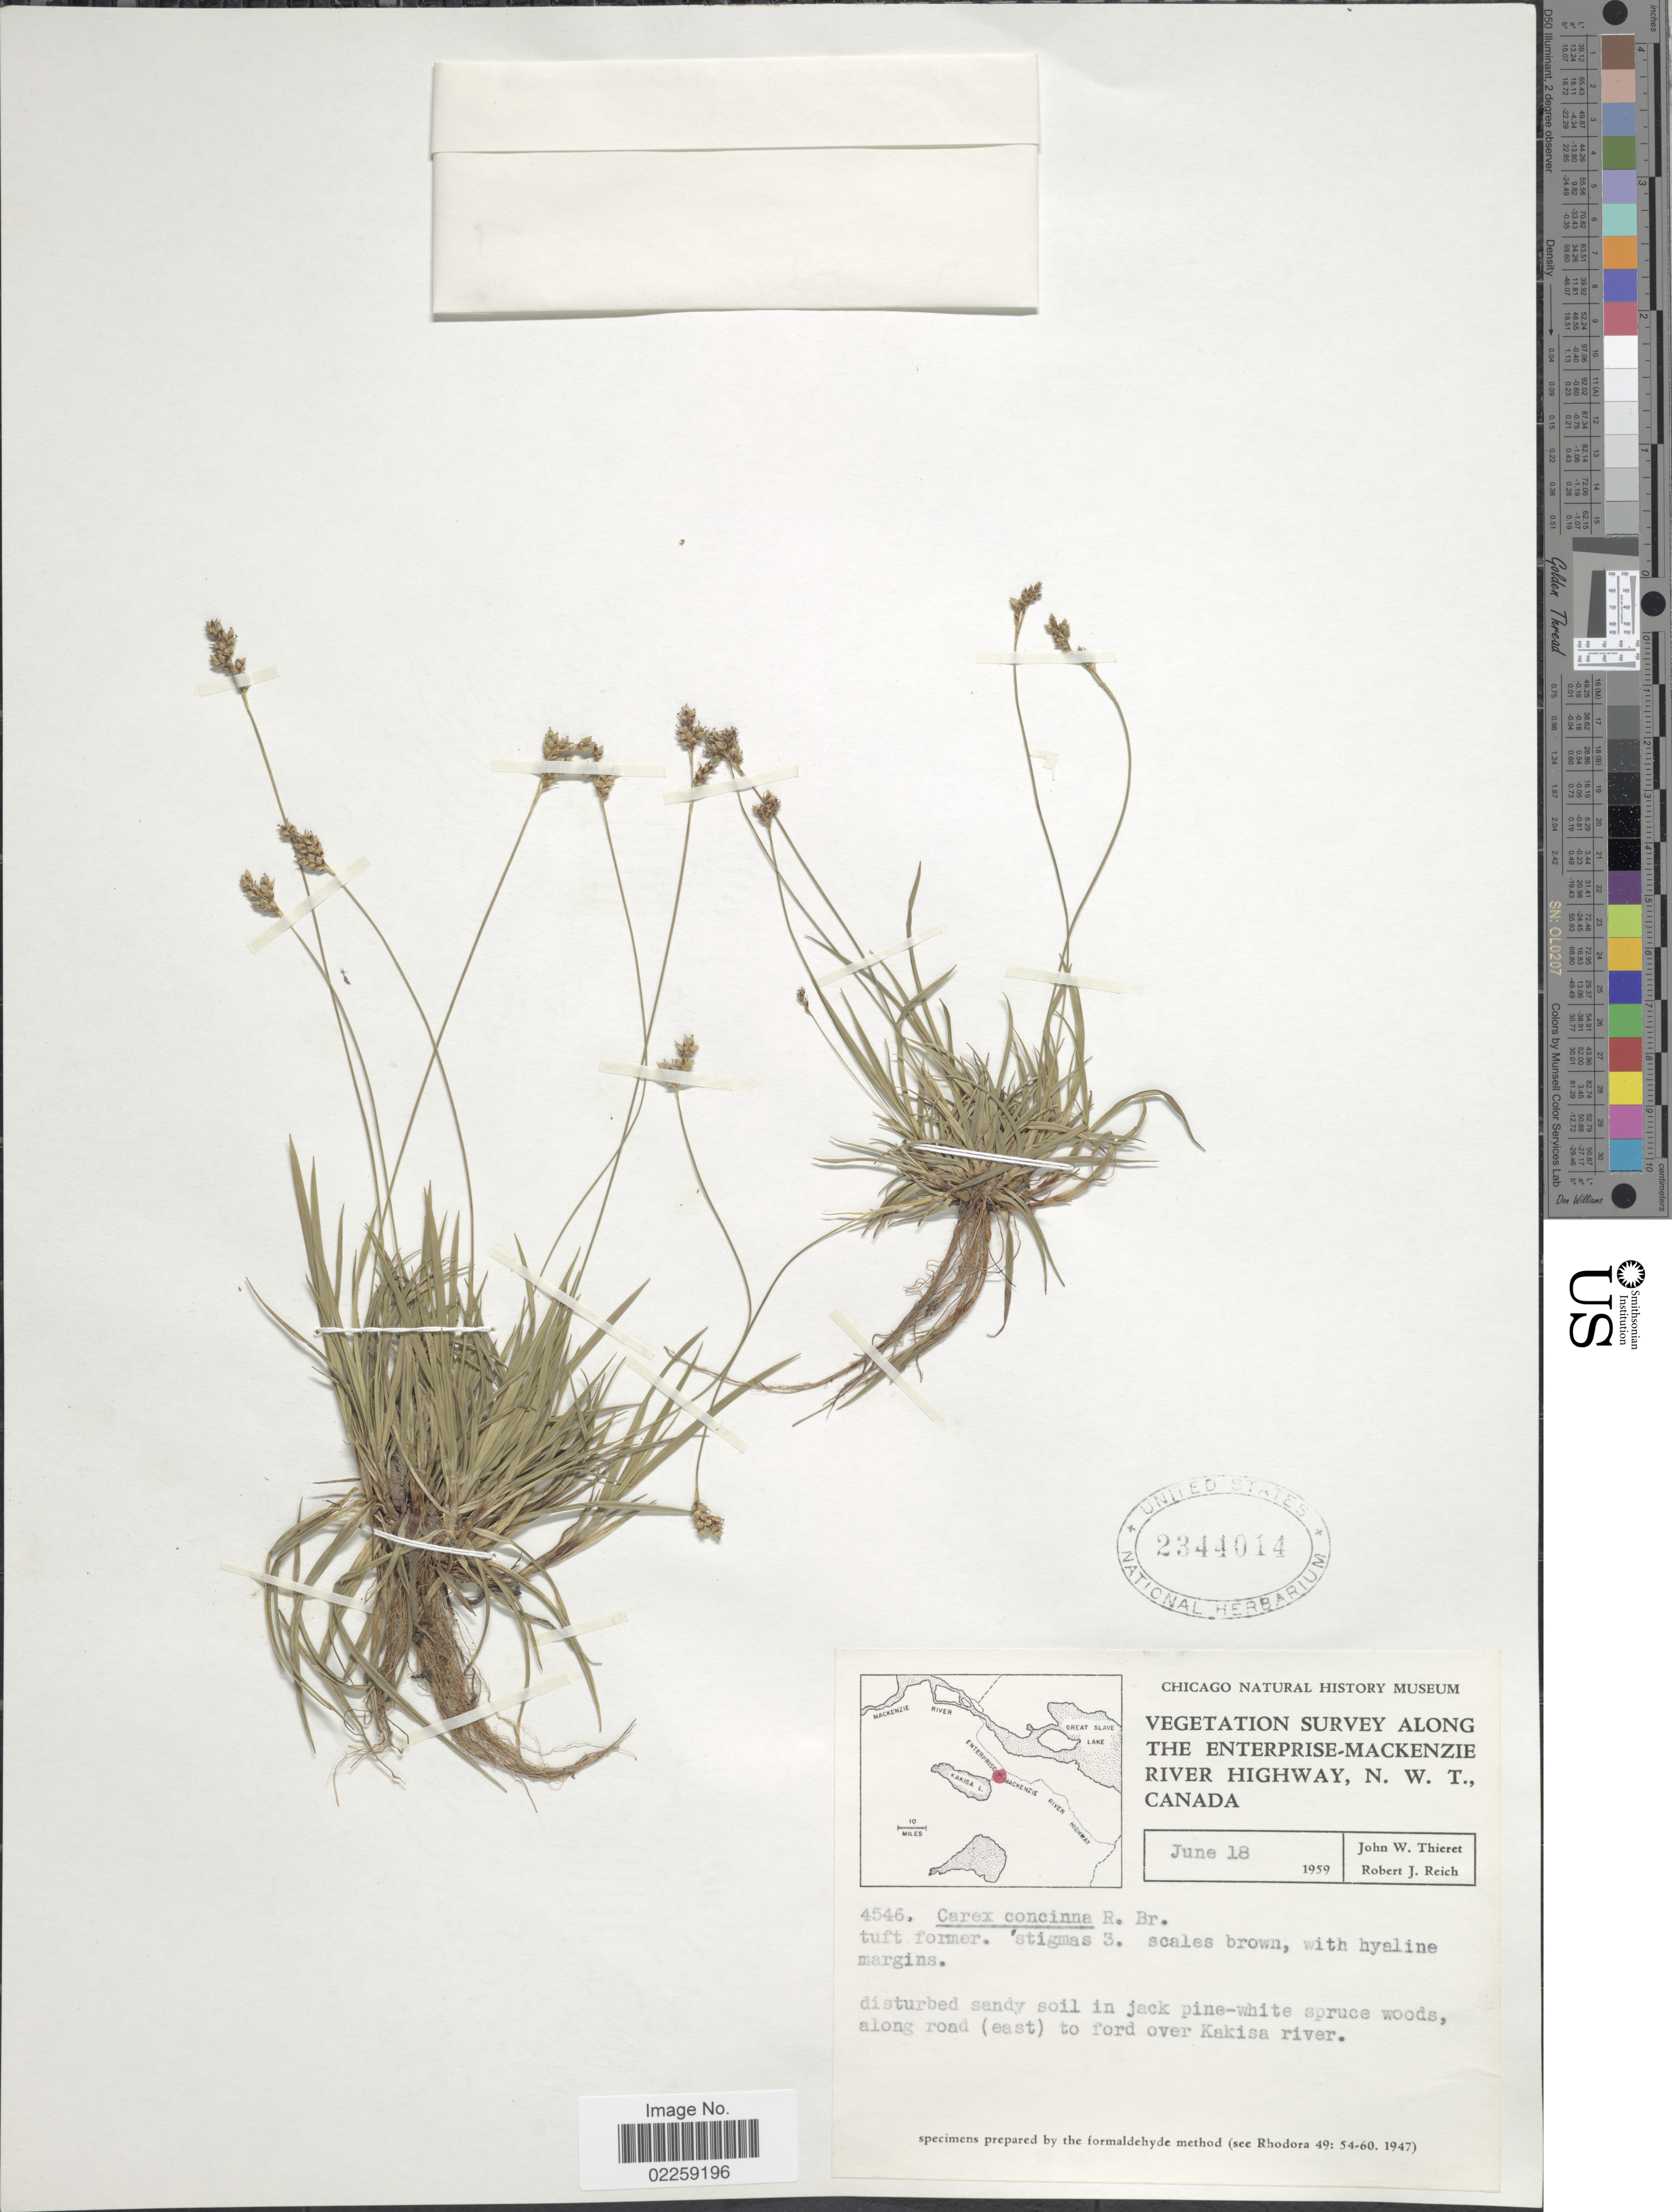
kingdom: Plantae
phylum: Tracheophyta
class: Liliopsida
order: Poales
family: Cyperaceae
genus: Carex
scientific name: Carex concinna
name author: R. Br.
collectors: J. W. Thieret & R. Reich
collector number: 4546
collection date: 1959-06-18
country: Canada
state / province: Northwest Territories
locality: Along the Enterprise-MacKenzie River Highway, along road (east) to ford over Kakisa river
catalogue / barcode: US 2344014